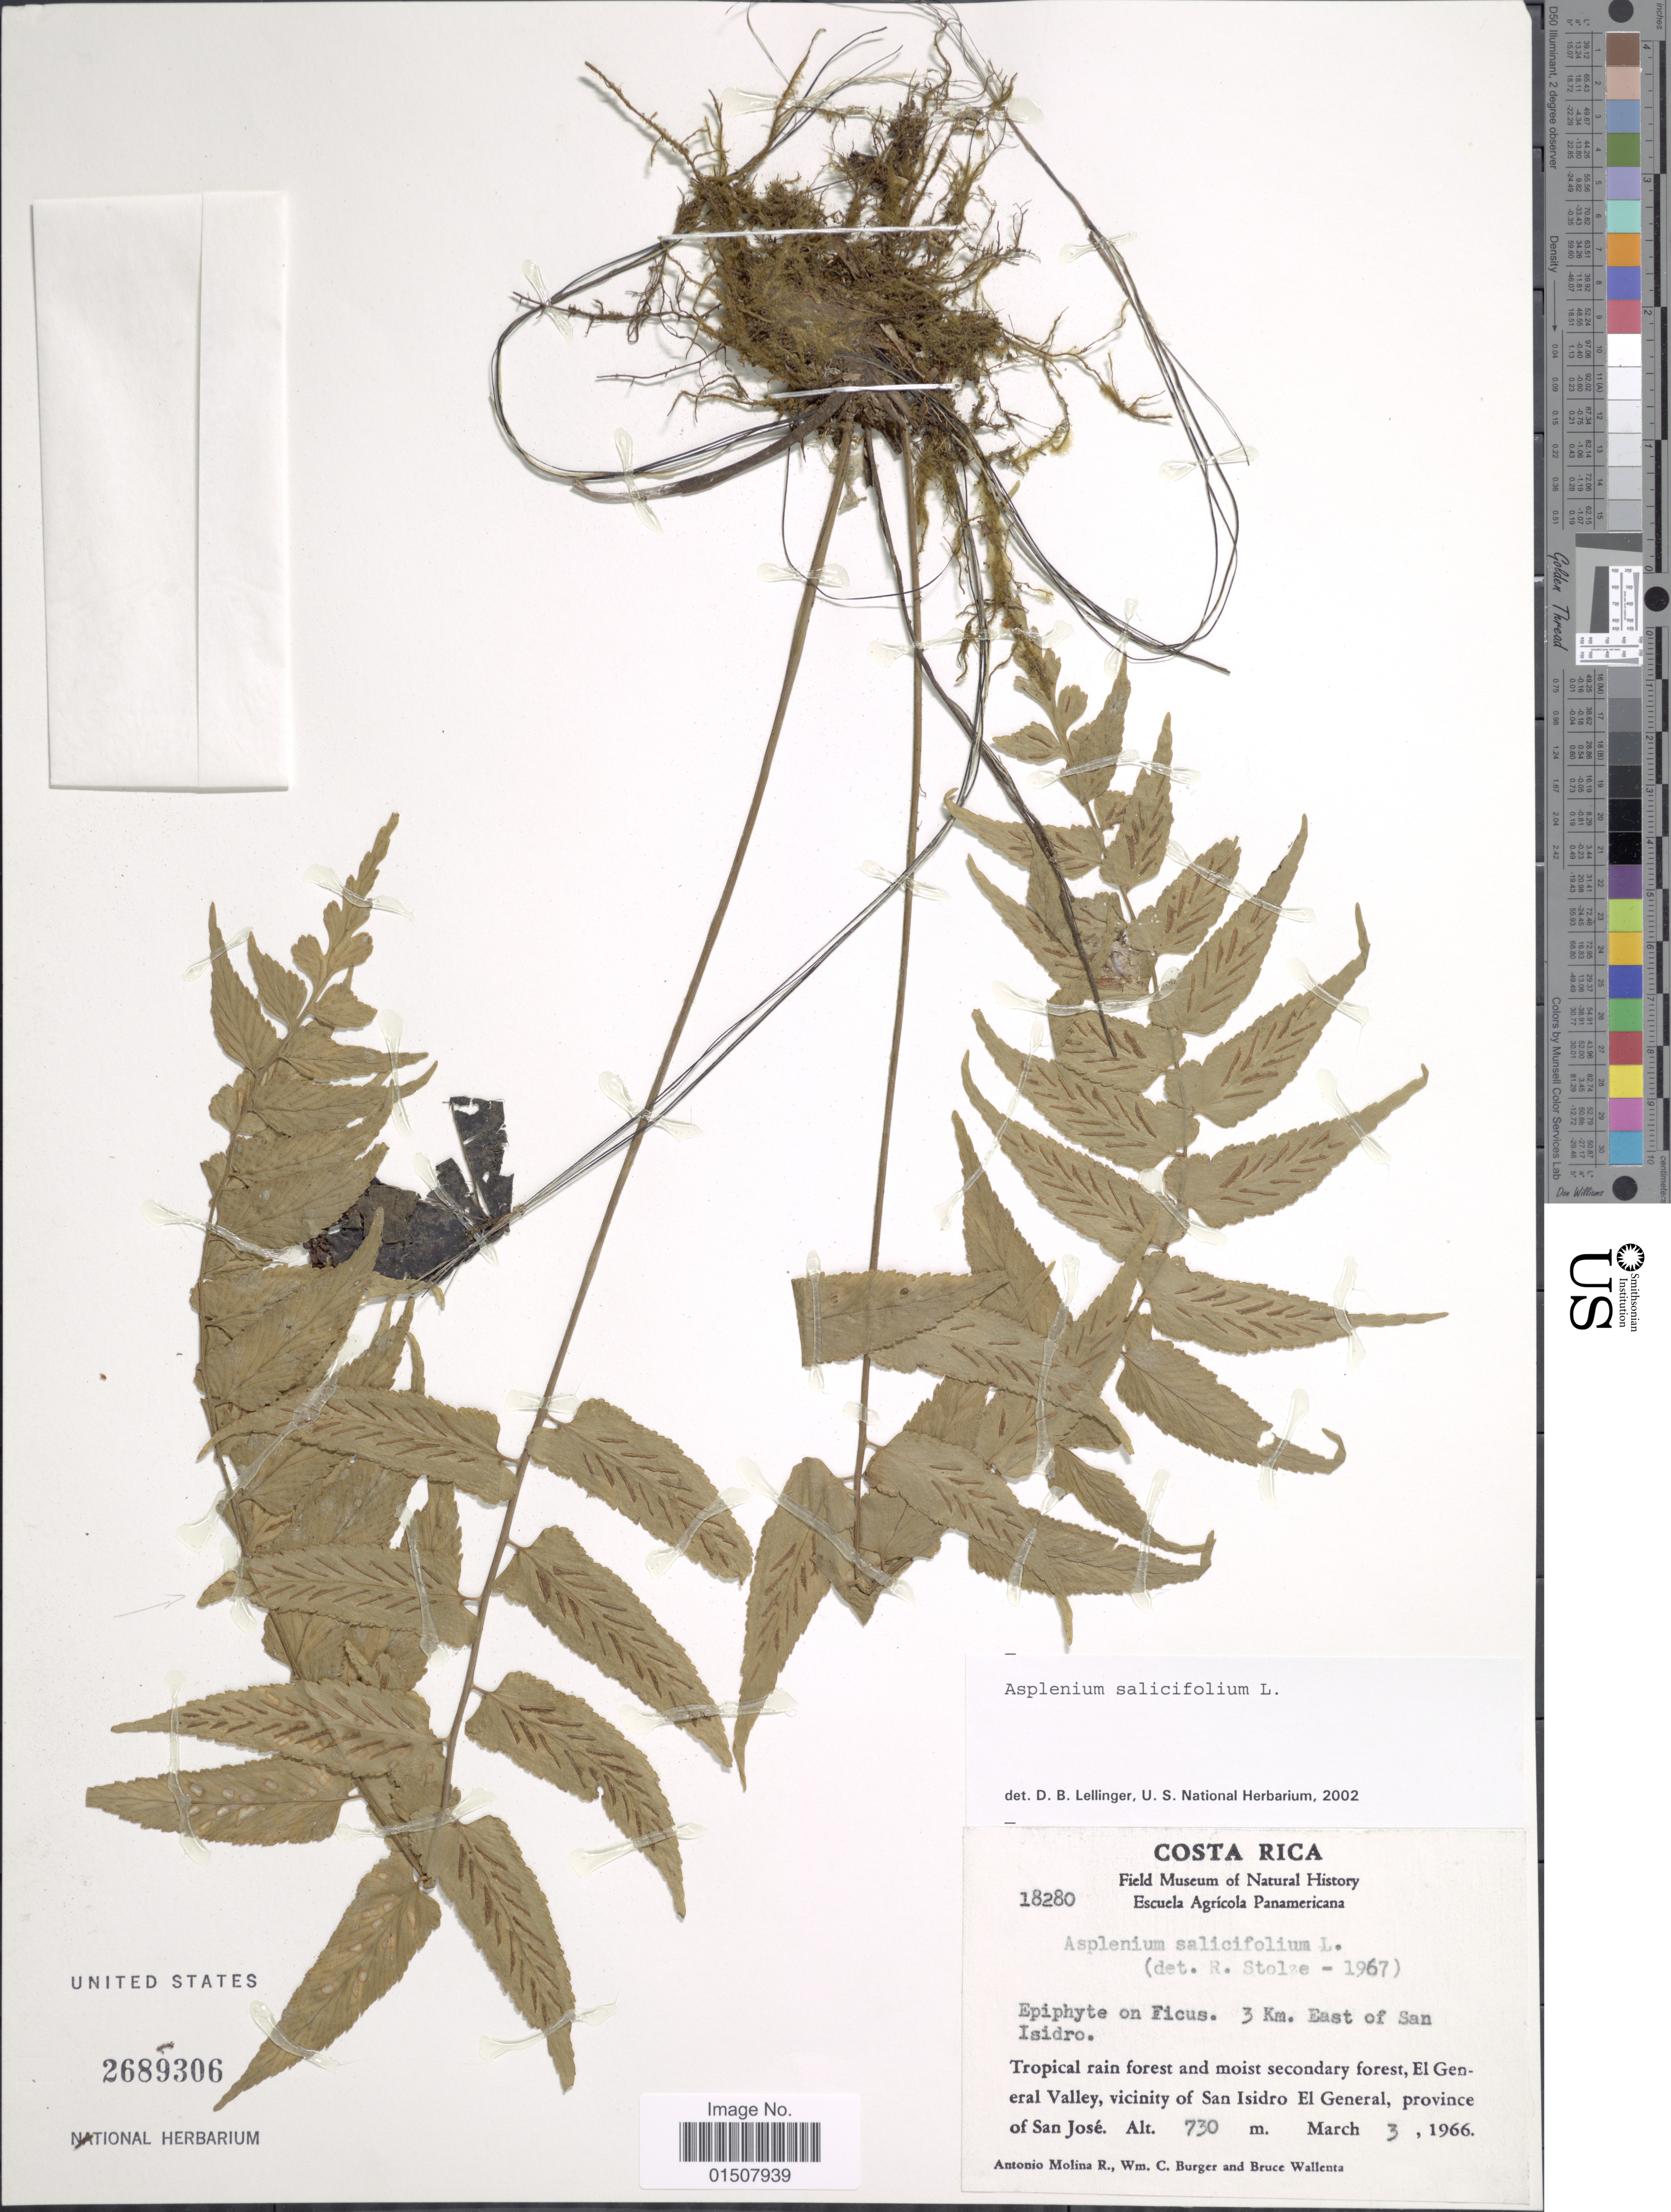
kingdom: Plantae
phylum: Tracheophyta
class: Polypodiopsida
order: Polypodiales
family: Aspleniaceae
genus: Asplenium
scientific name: Asplenium salicifolium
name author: L.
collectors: A. Molina R., W. Burger & B. Wallenta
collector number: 18280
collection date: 1966-03-03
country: Costa Rica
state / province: San José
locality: El General Valley, vicinity of San Isidro El General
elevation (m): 730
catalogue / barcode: US 2689306